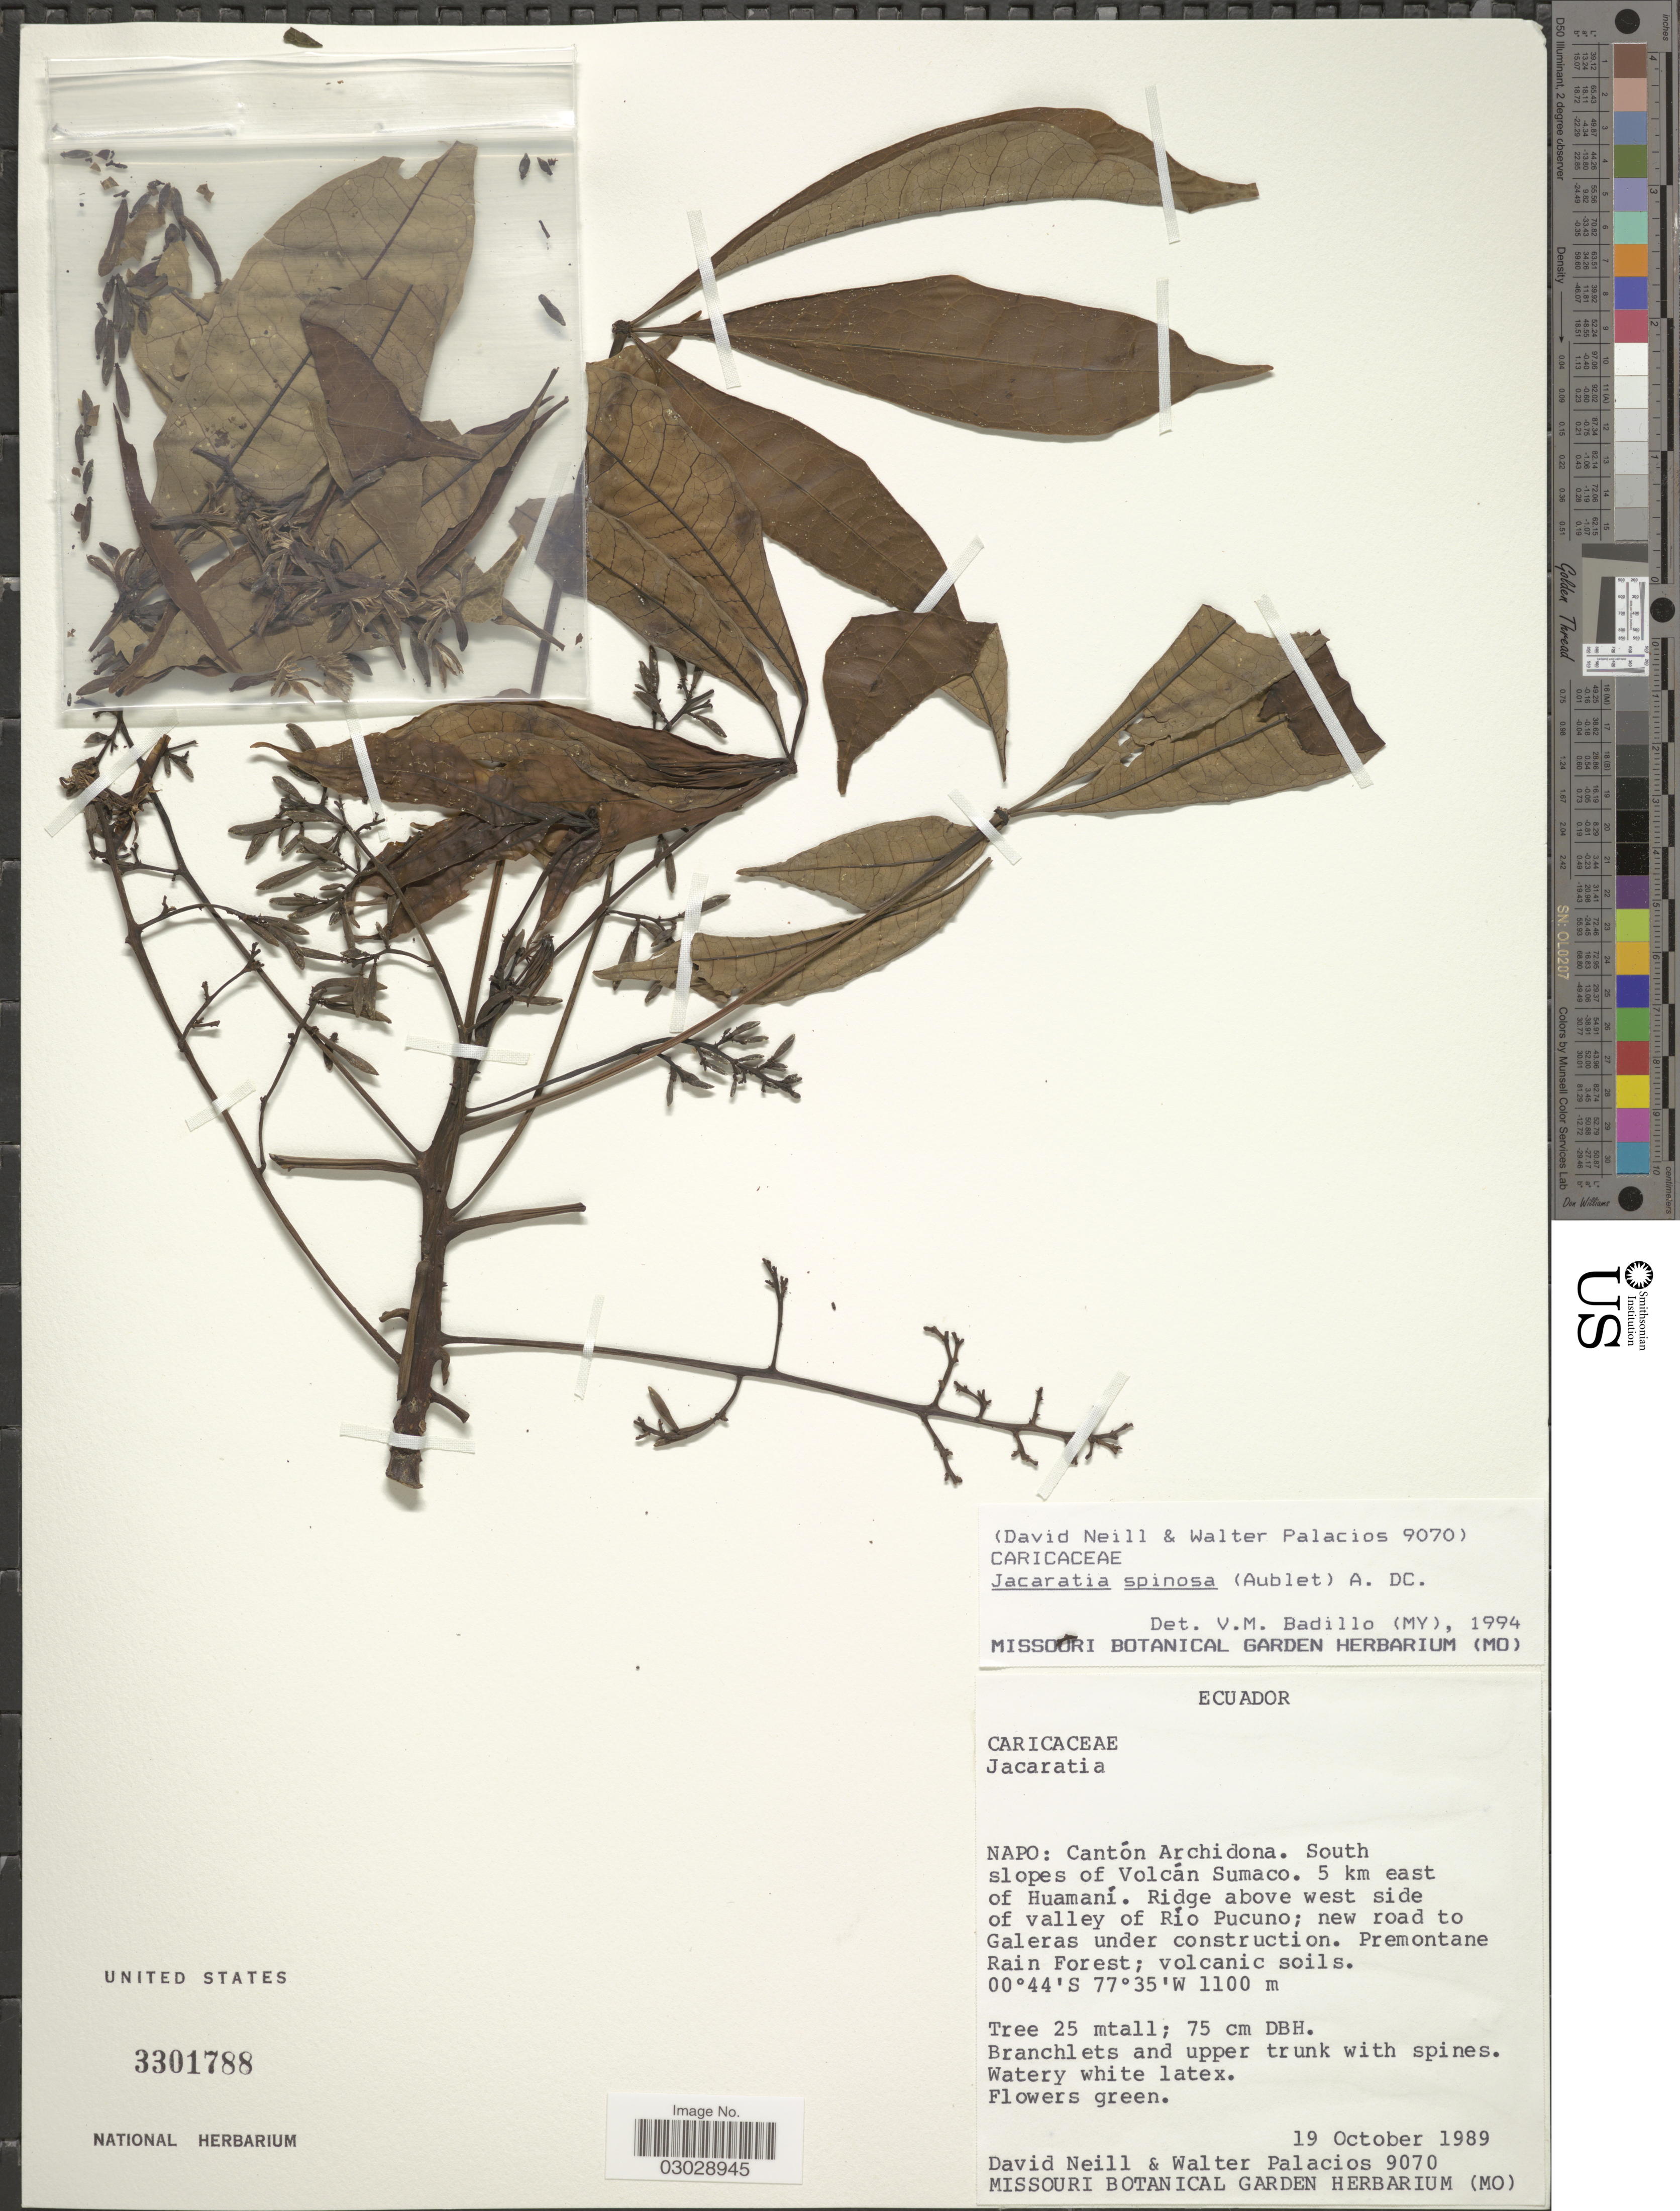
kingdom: Plantae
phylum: Tracheophyta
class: Magnoliopsida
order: Brassicales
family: Caricaceae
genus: Jacaratia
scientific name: Jacaratia spinosa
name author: (Aubl.) A. DC.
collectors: D. Neill & W. Palacios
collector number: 9070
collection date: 1989-10-19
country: Ecuador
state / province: Napo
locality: Cantón Archidona. South slopes of Volcán Sumaco. 5 km east of Huamaní. Ridge above west side of valley of Río Pucuno; new road to Galeras under construction.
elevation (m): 1100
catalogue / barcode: US 3301788